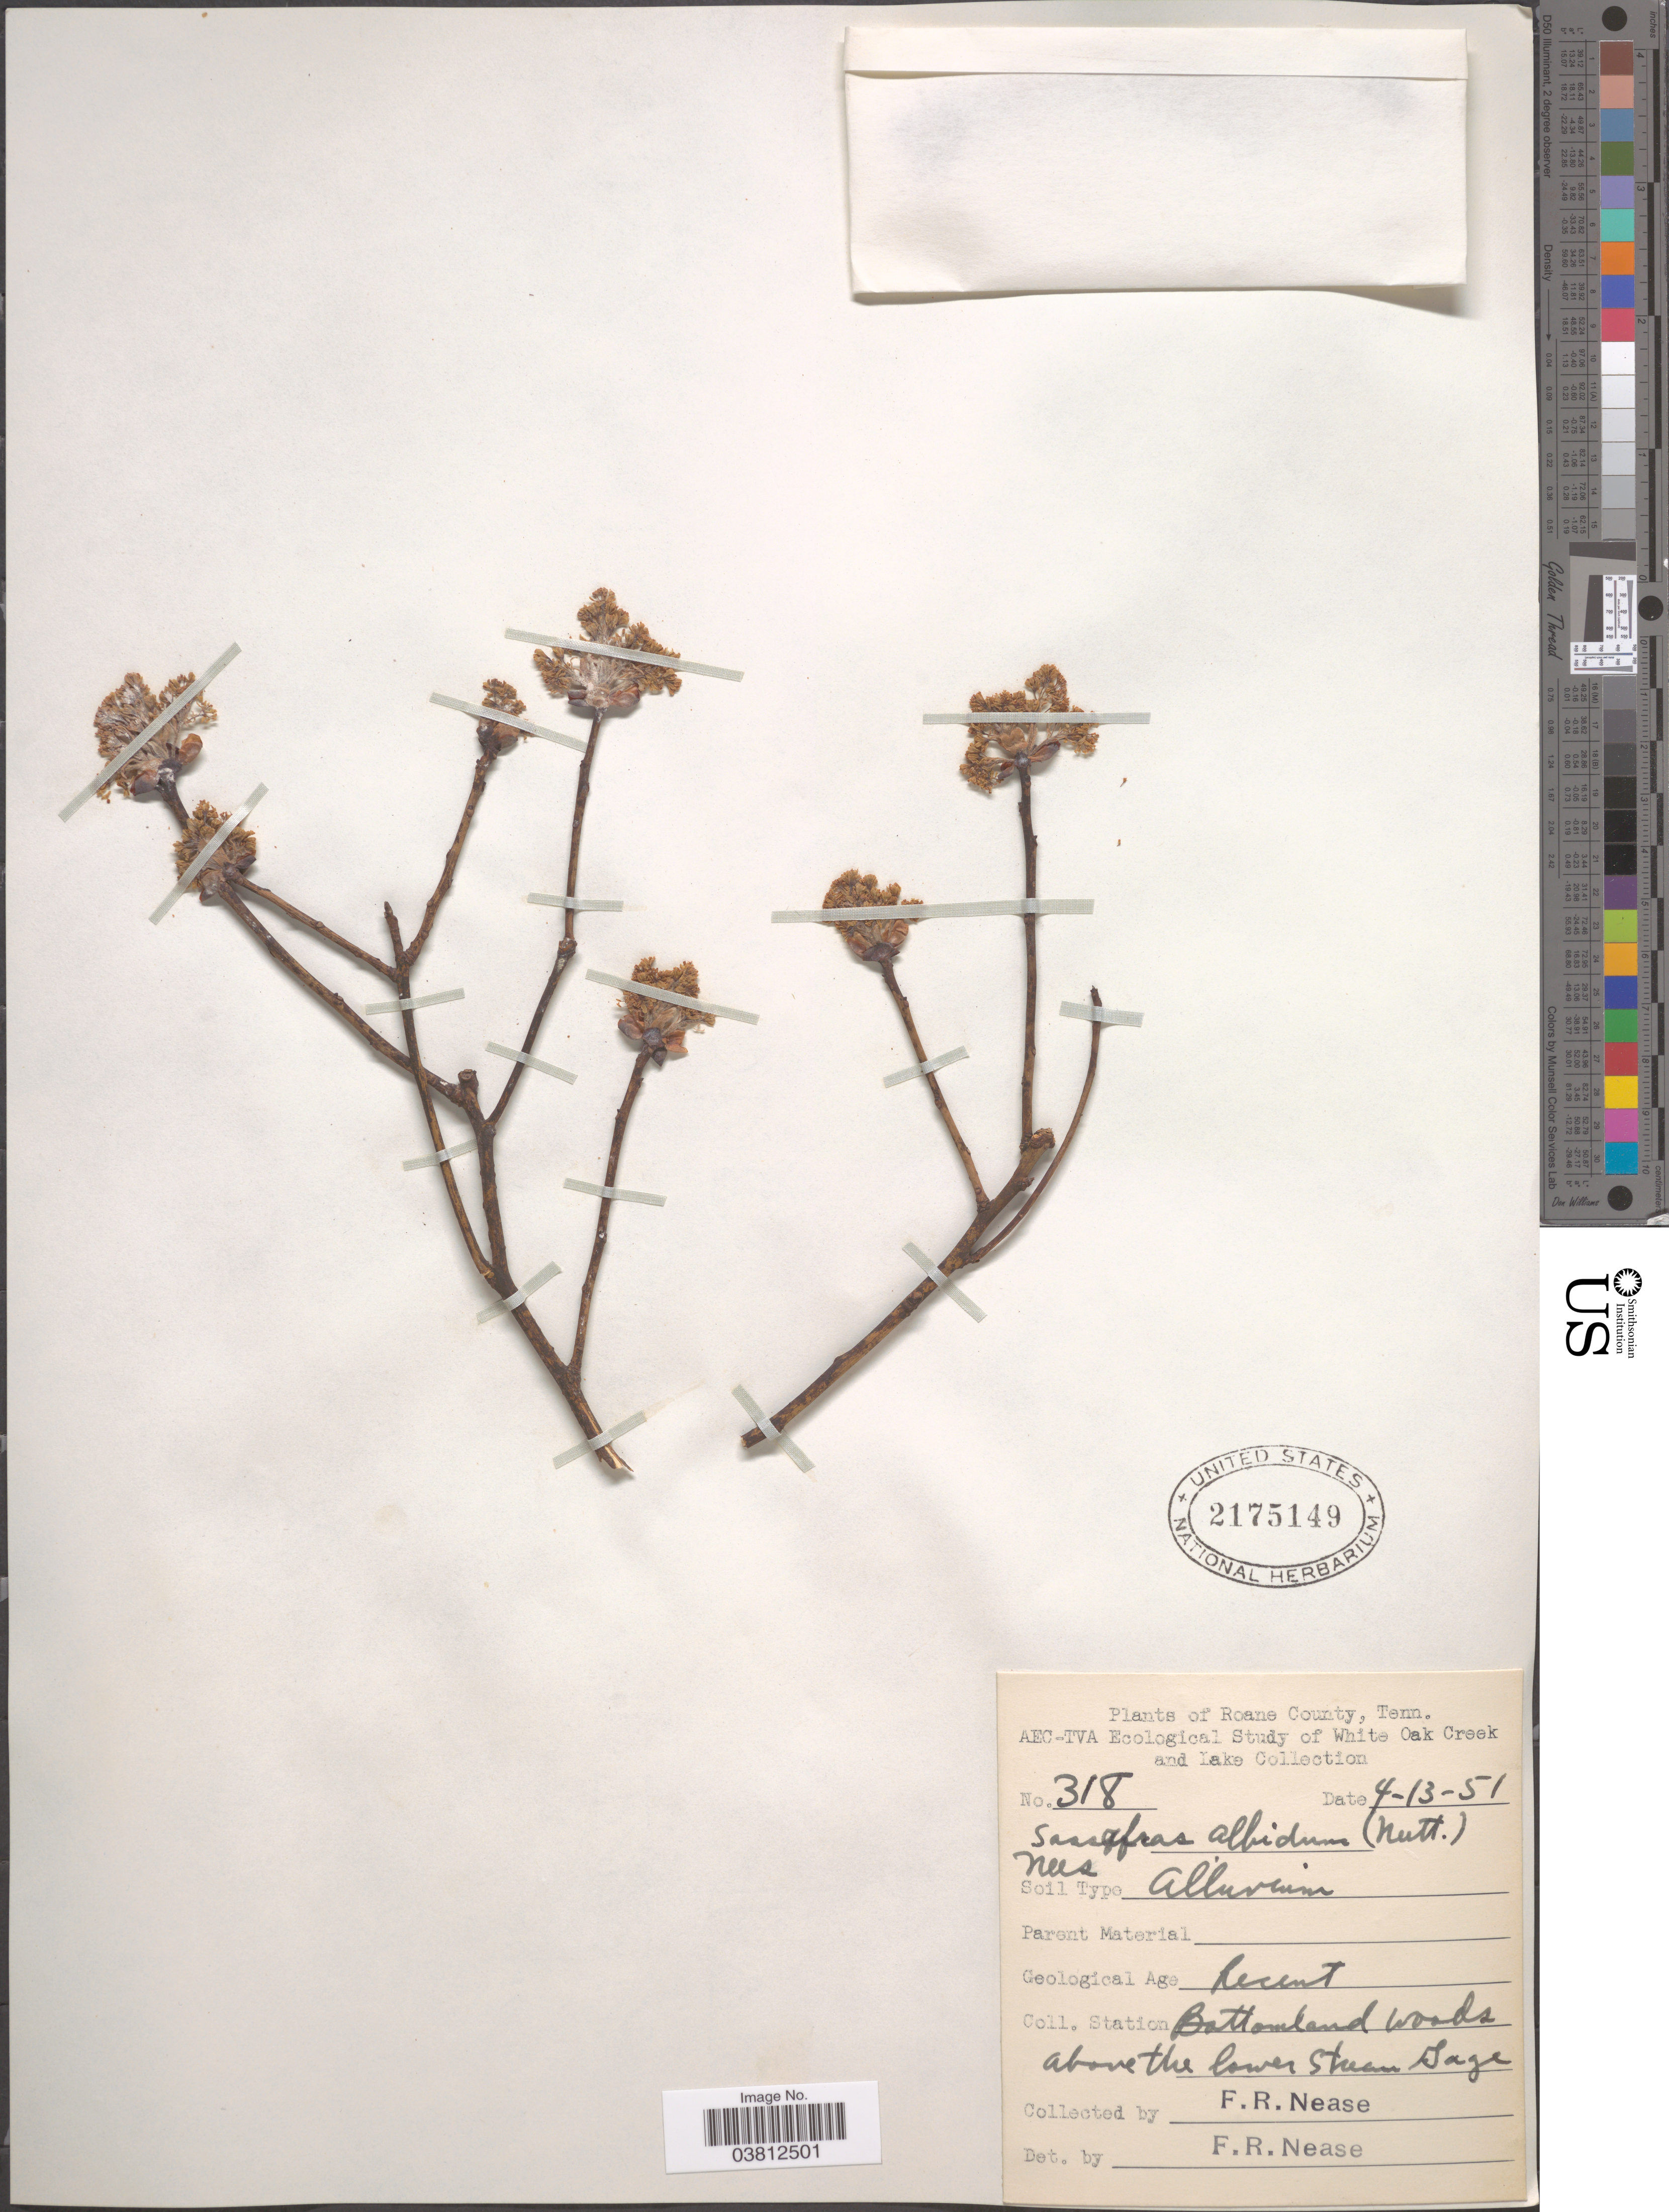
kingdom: Plantae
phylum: Tracheophyta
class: Magnoliopsida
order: Laurales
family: Lauraceae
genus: Sassafras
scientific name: Sassafras albidum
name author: (Nutt.) Nees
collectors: F. Nease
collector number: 318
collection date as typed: Transcribed d/m/y: 13/4/51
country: United States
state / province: Tennessee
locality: Roane County. Coll. Station. Above the lower stream Gage.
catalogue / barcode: US 2175149